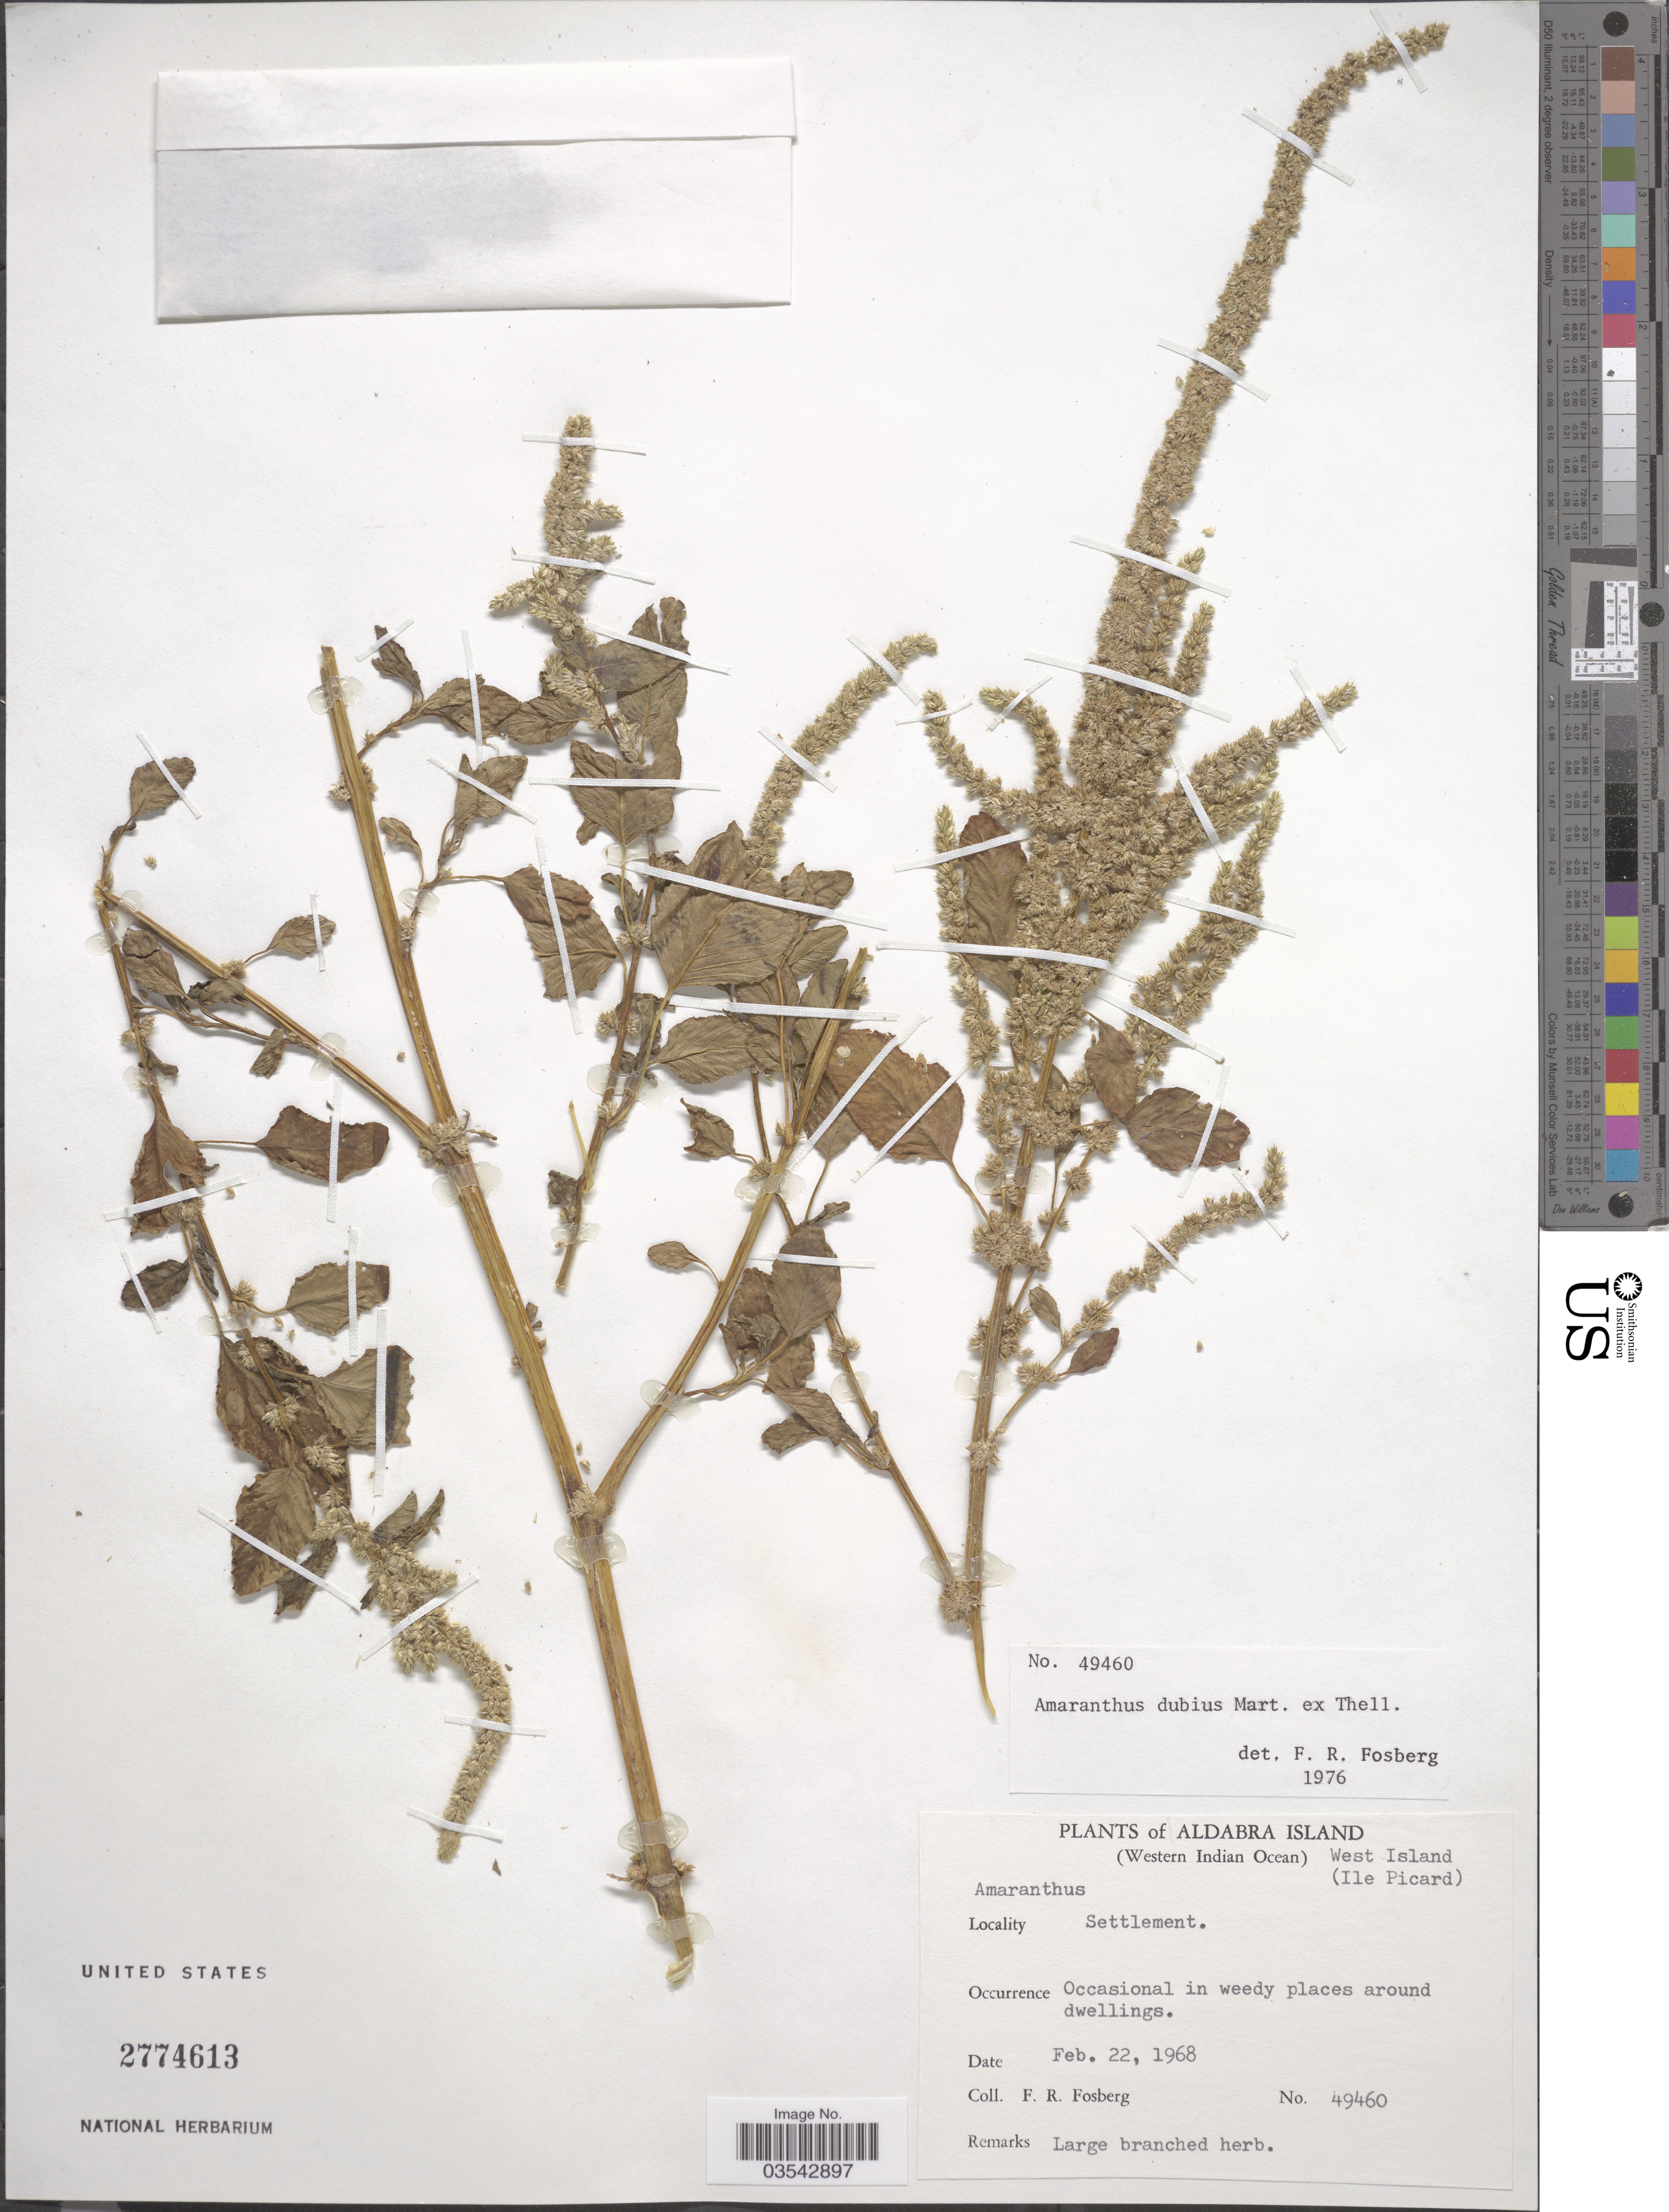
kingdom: Plantae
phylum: Tracheophyta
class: Magnoliopsida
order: Caryophyllales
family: Amaranthaceae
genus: Amaranthus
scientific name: Amaranthus dubius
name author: Mart. ex Thell.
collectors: F. R. Fosberg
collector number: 49460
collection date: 1968-02-22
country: Seychelles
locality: Aldabra Island. (Western Indian Ocean) West Island (Ile Picard). Settlement.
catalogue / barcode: US 2774613